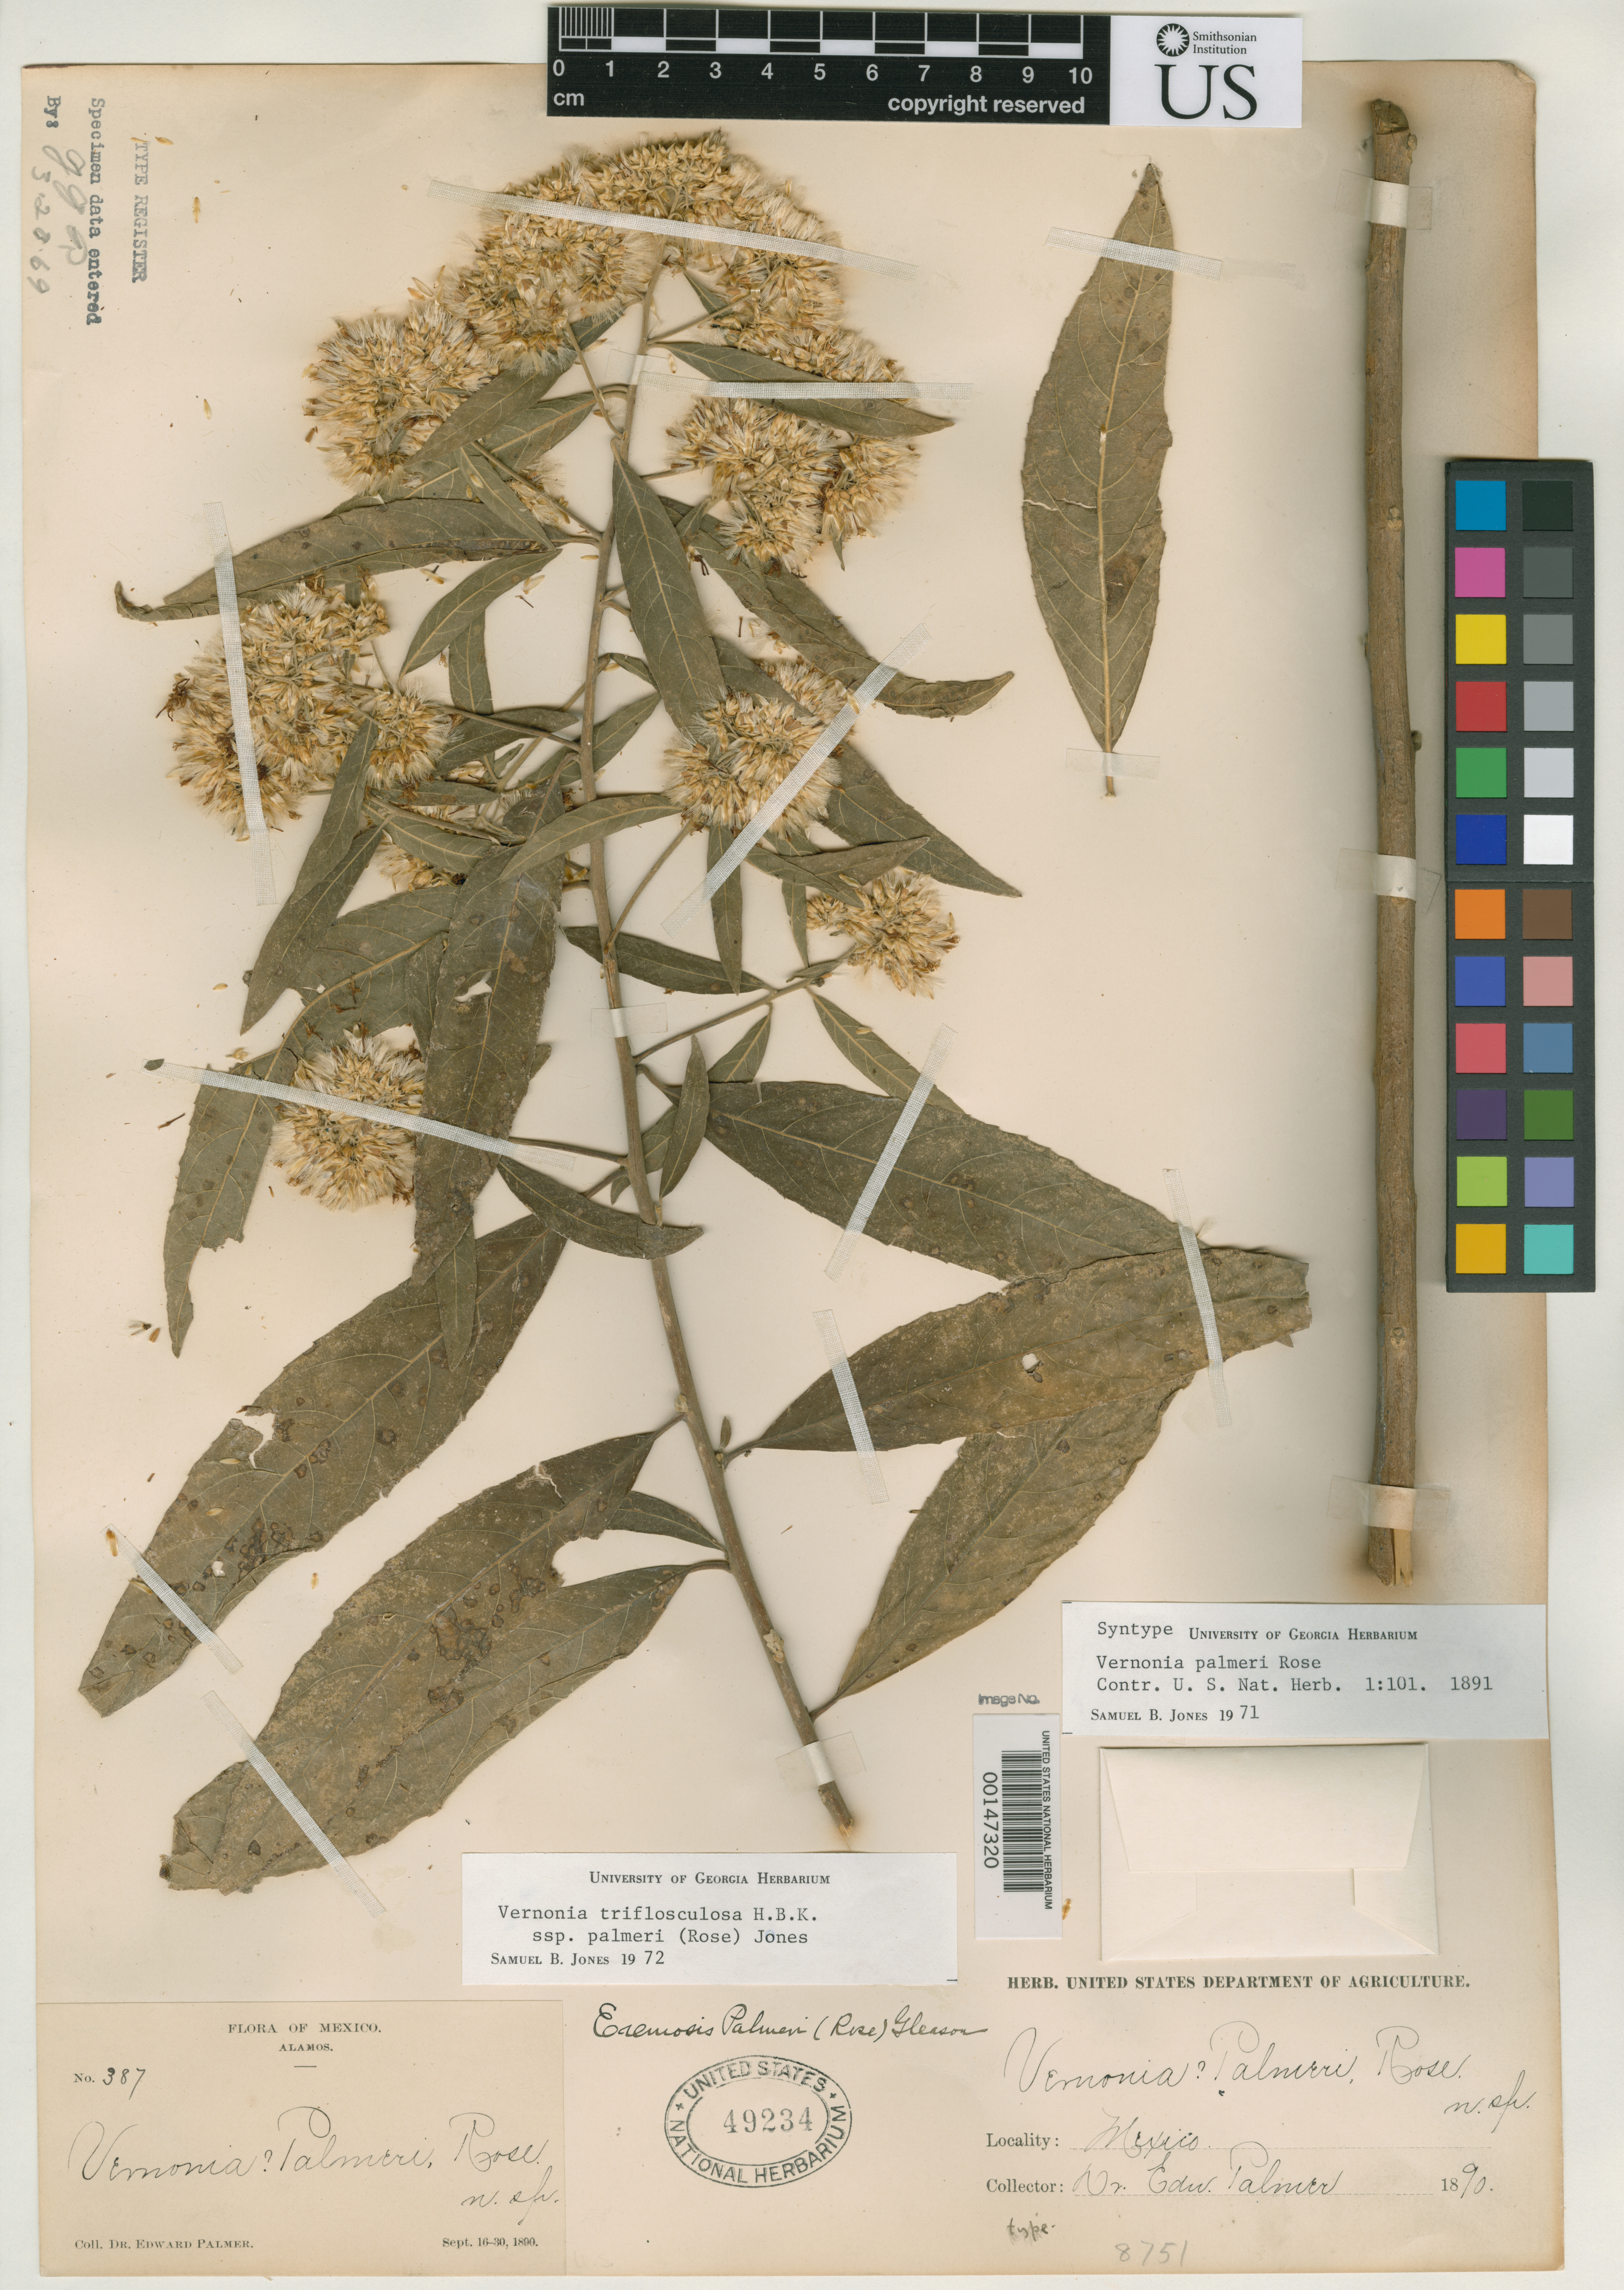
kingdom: Plantae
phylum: Tracheophyta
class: Magnoliopsida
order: Asterales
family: Asteraceae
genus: Vernonia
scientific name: Vernonia palmeri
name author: Rose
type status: Syntype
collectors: E. Palmer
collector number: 387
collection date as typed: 16 Sep 1890 to 30 Sep 1890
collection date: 1890-09-16/1890-09-30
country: Mexico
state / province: Sonora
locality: Alamos.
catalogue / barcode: US 49234